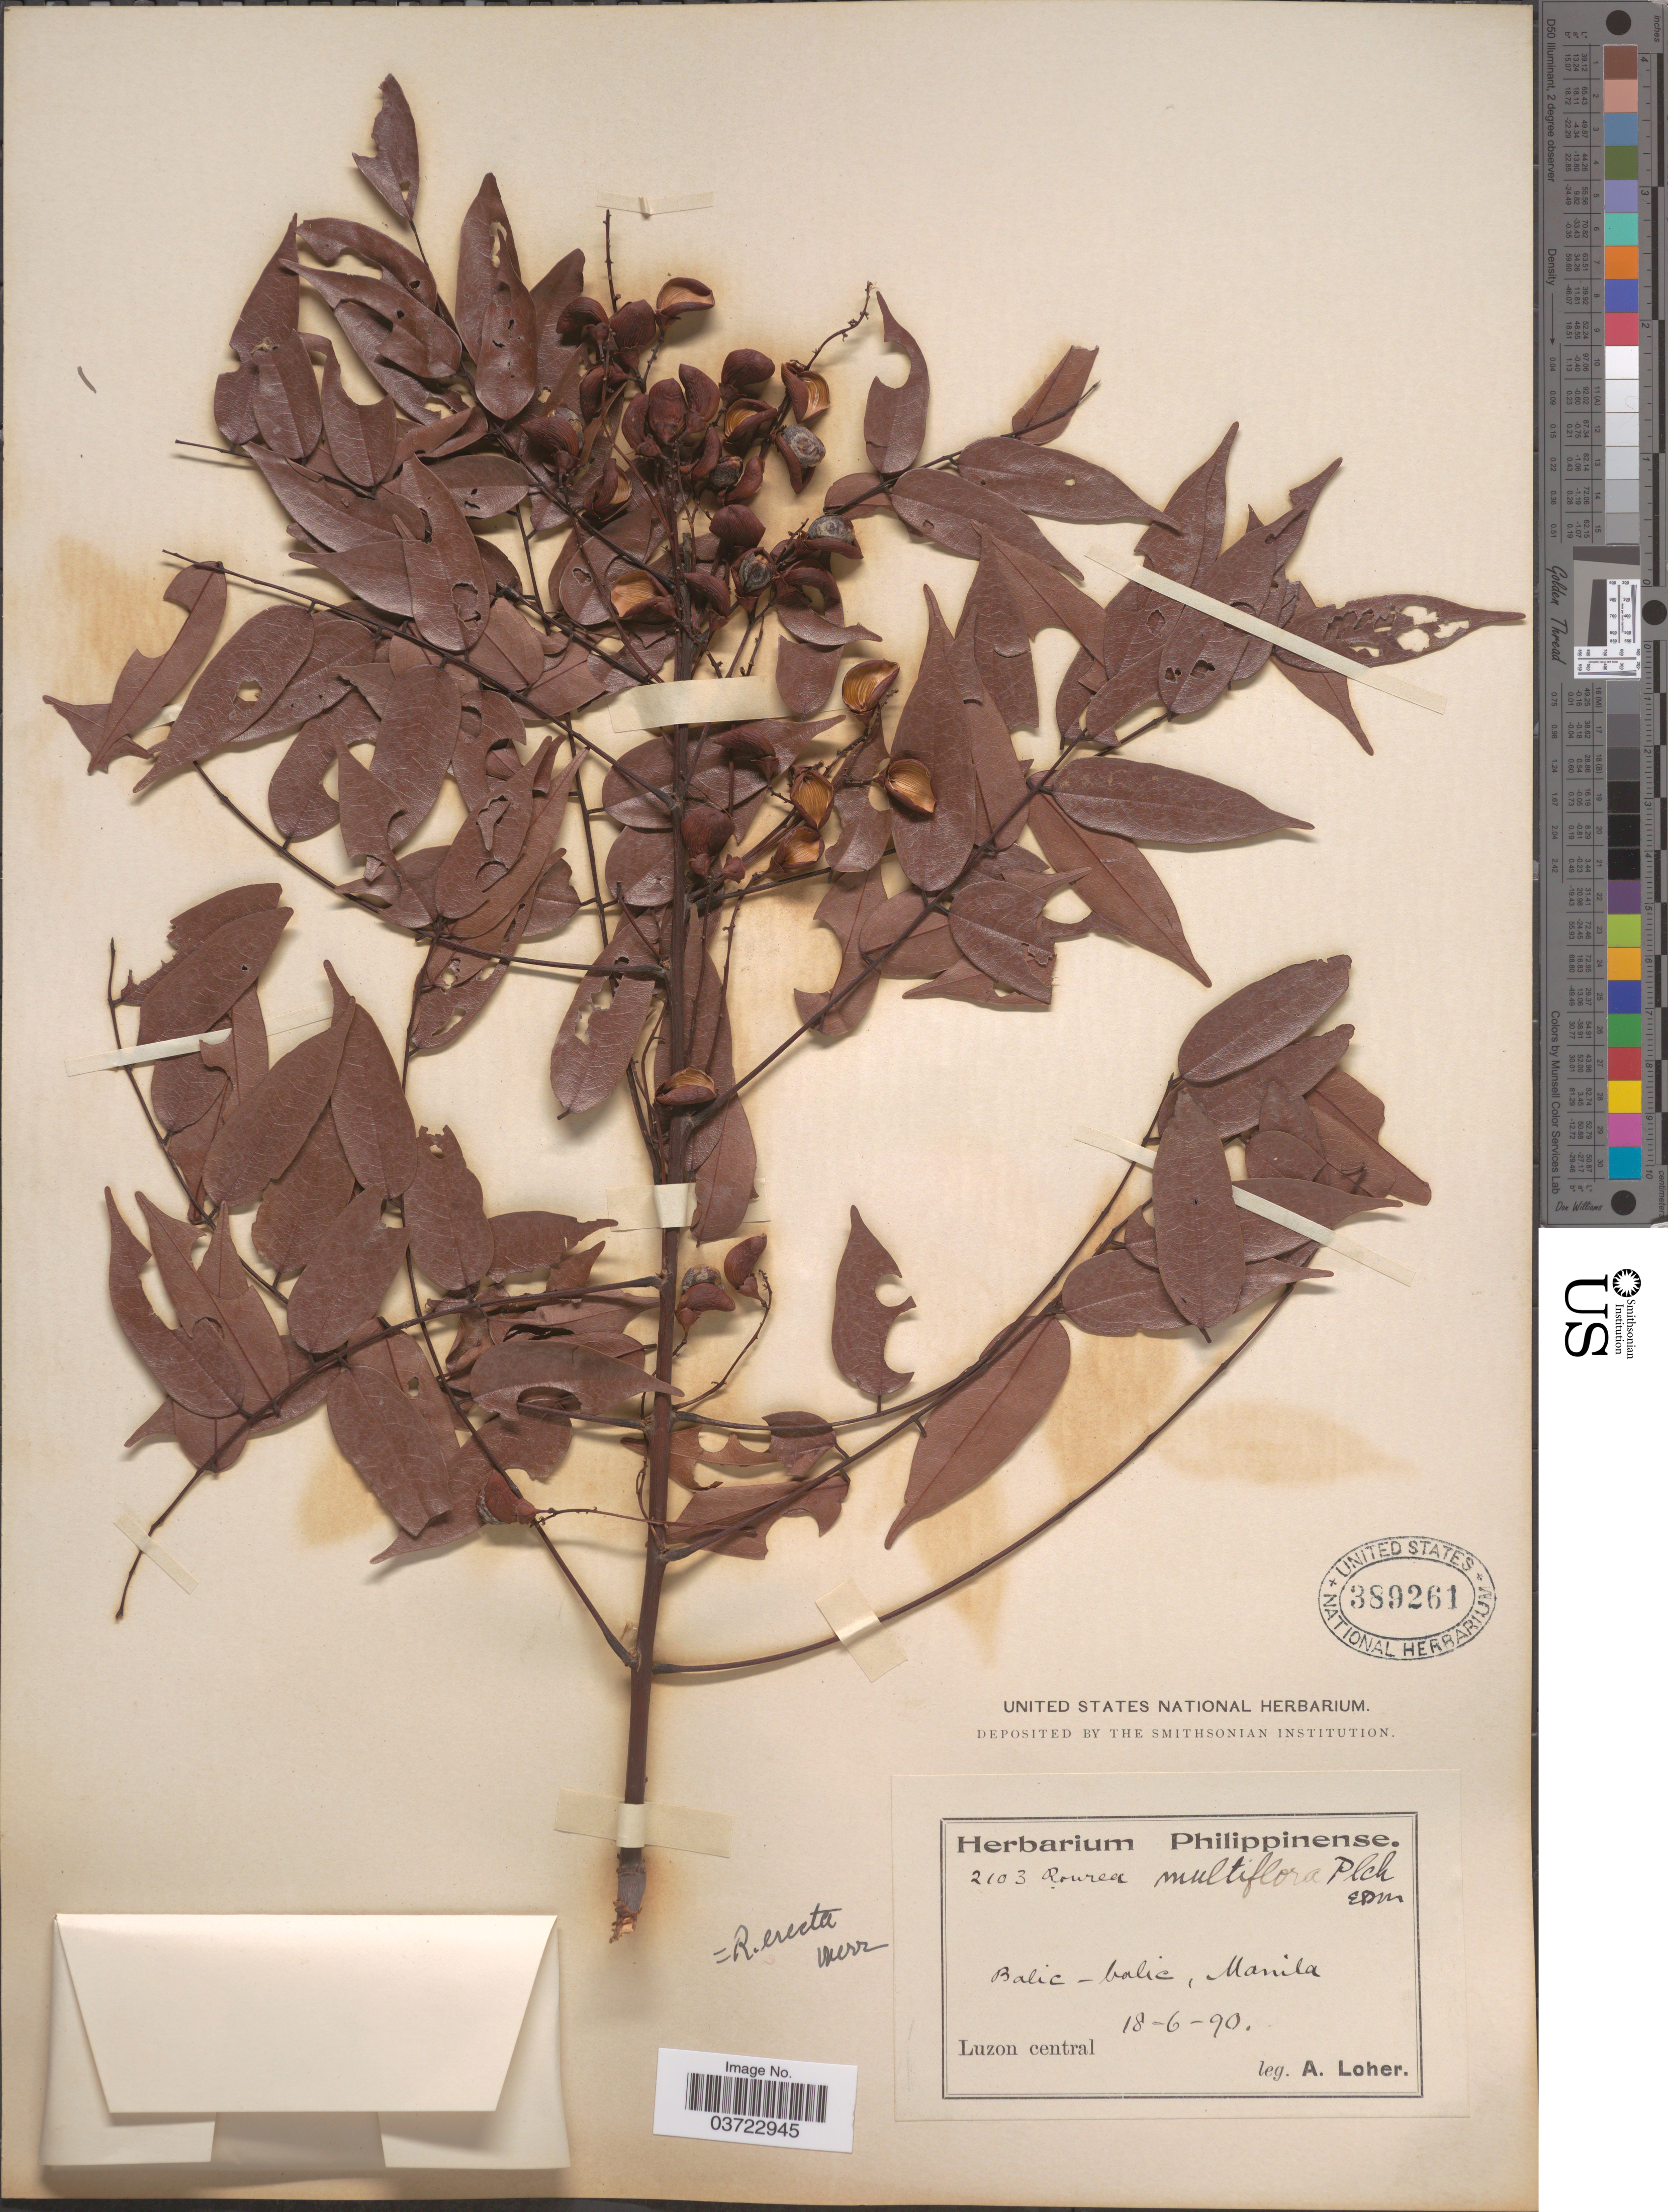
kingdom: Plantae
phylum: Tracheophyta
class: Magnoliopsida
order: Oxalidales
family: Connaraceae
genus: Rourea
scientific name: Rourea erecta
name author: (Blanco) Merr.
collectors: A. Loher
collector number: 2103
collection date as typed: Transcribed d/m/y: 18/6/90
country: Philippines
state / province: Central Luzon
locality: Balic - balic, Manila. Luzon central.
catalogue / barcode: US 389261